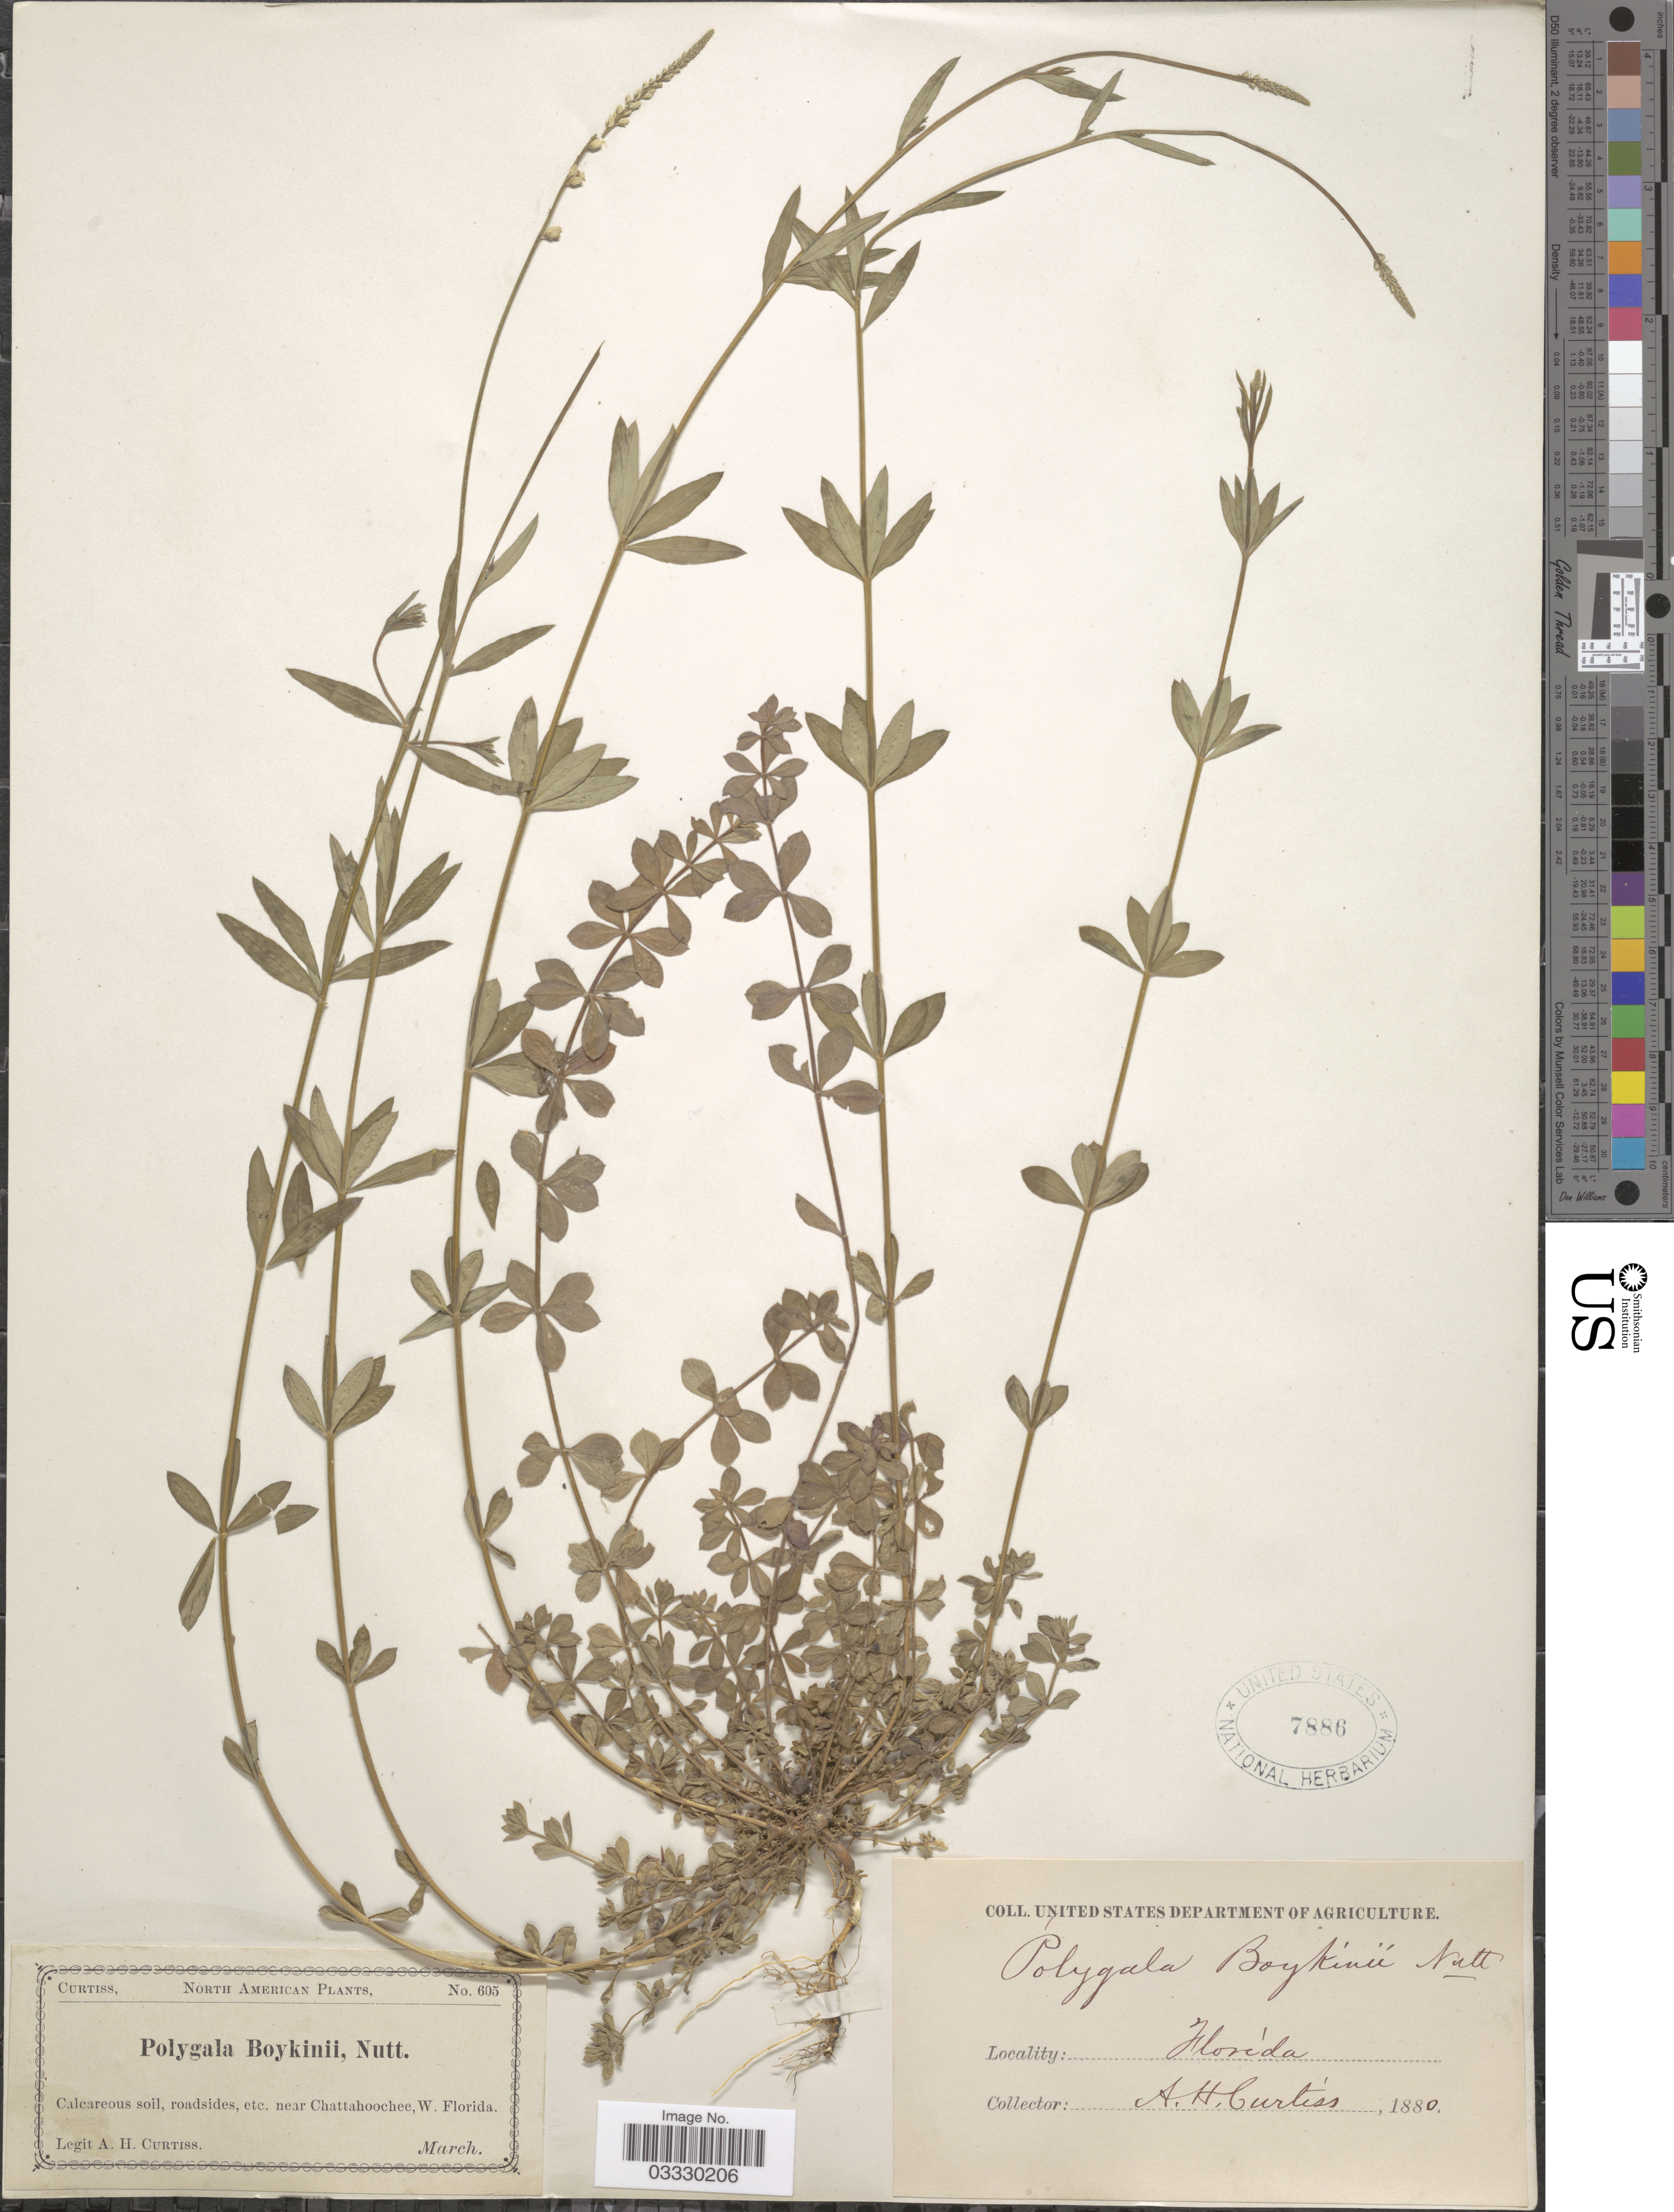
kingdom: Plantae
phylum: Tracheophyta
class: Magnoliopsida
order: Fabales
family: Polygalaceae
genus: Polygala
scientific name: Polygala boykinii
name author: Nutt.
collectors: A. H. Curtiss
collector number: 605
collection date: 1880-03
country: United States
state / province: Florida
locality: Roadsides, etc. near Chattahoochee, W. Florida.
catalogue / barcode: US 7886